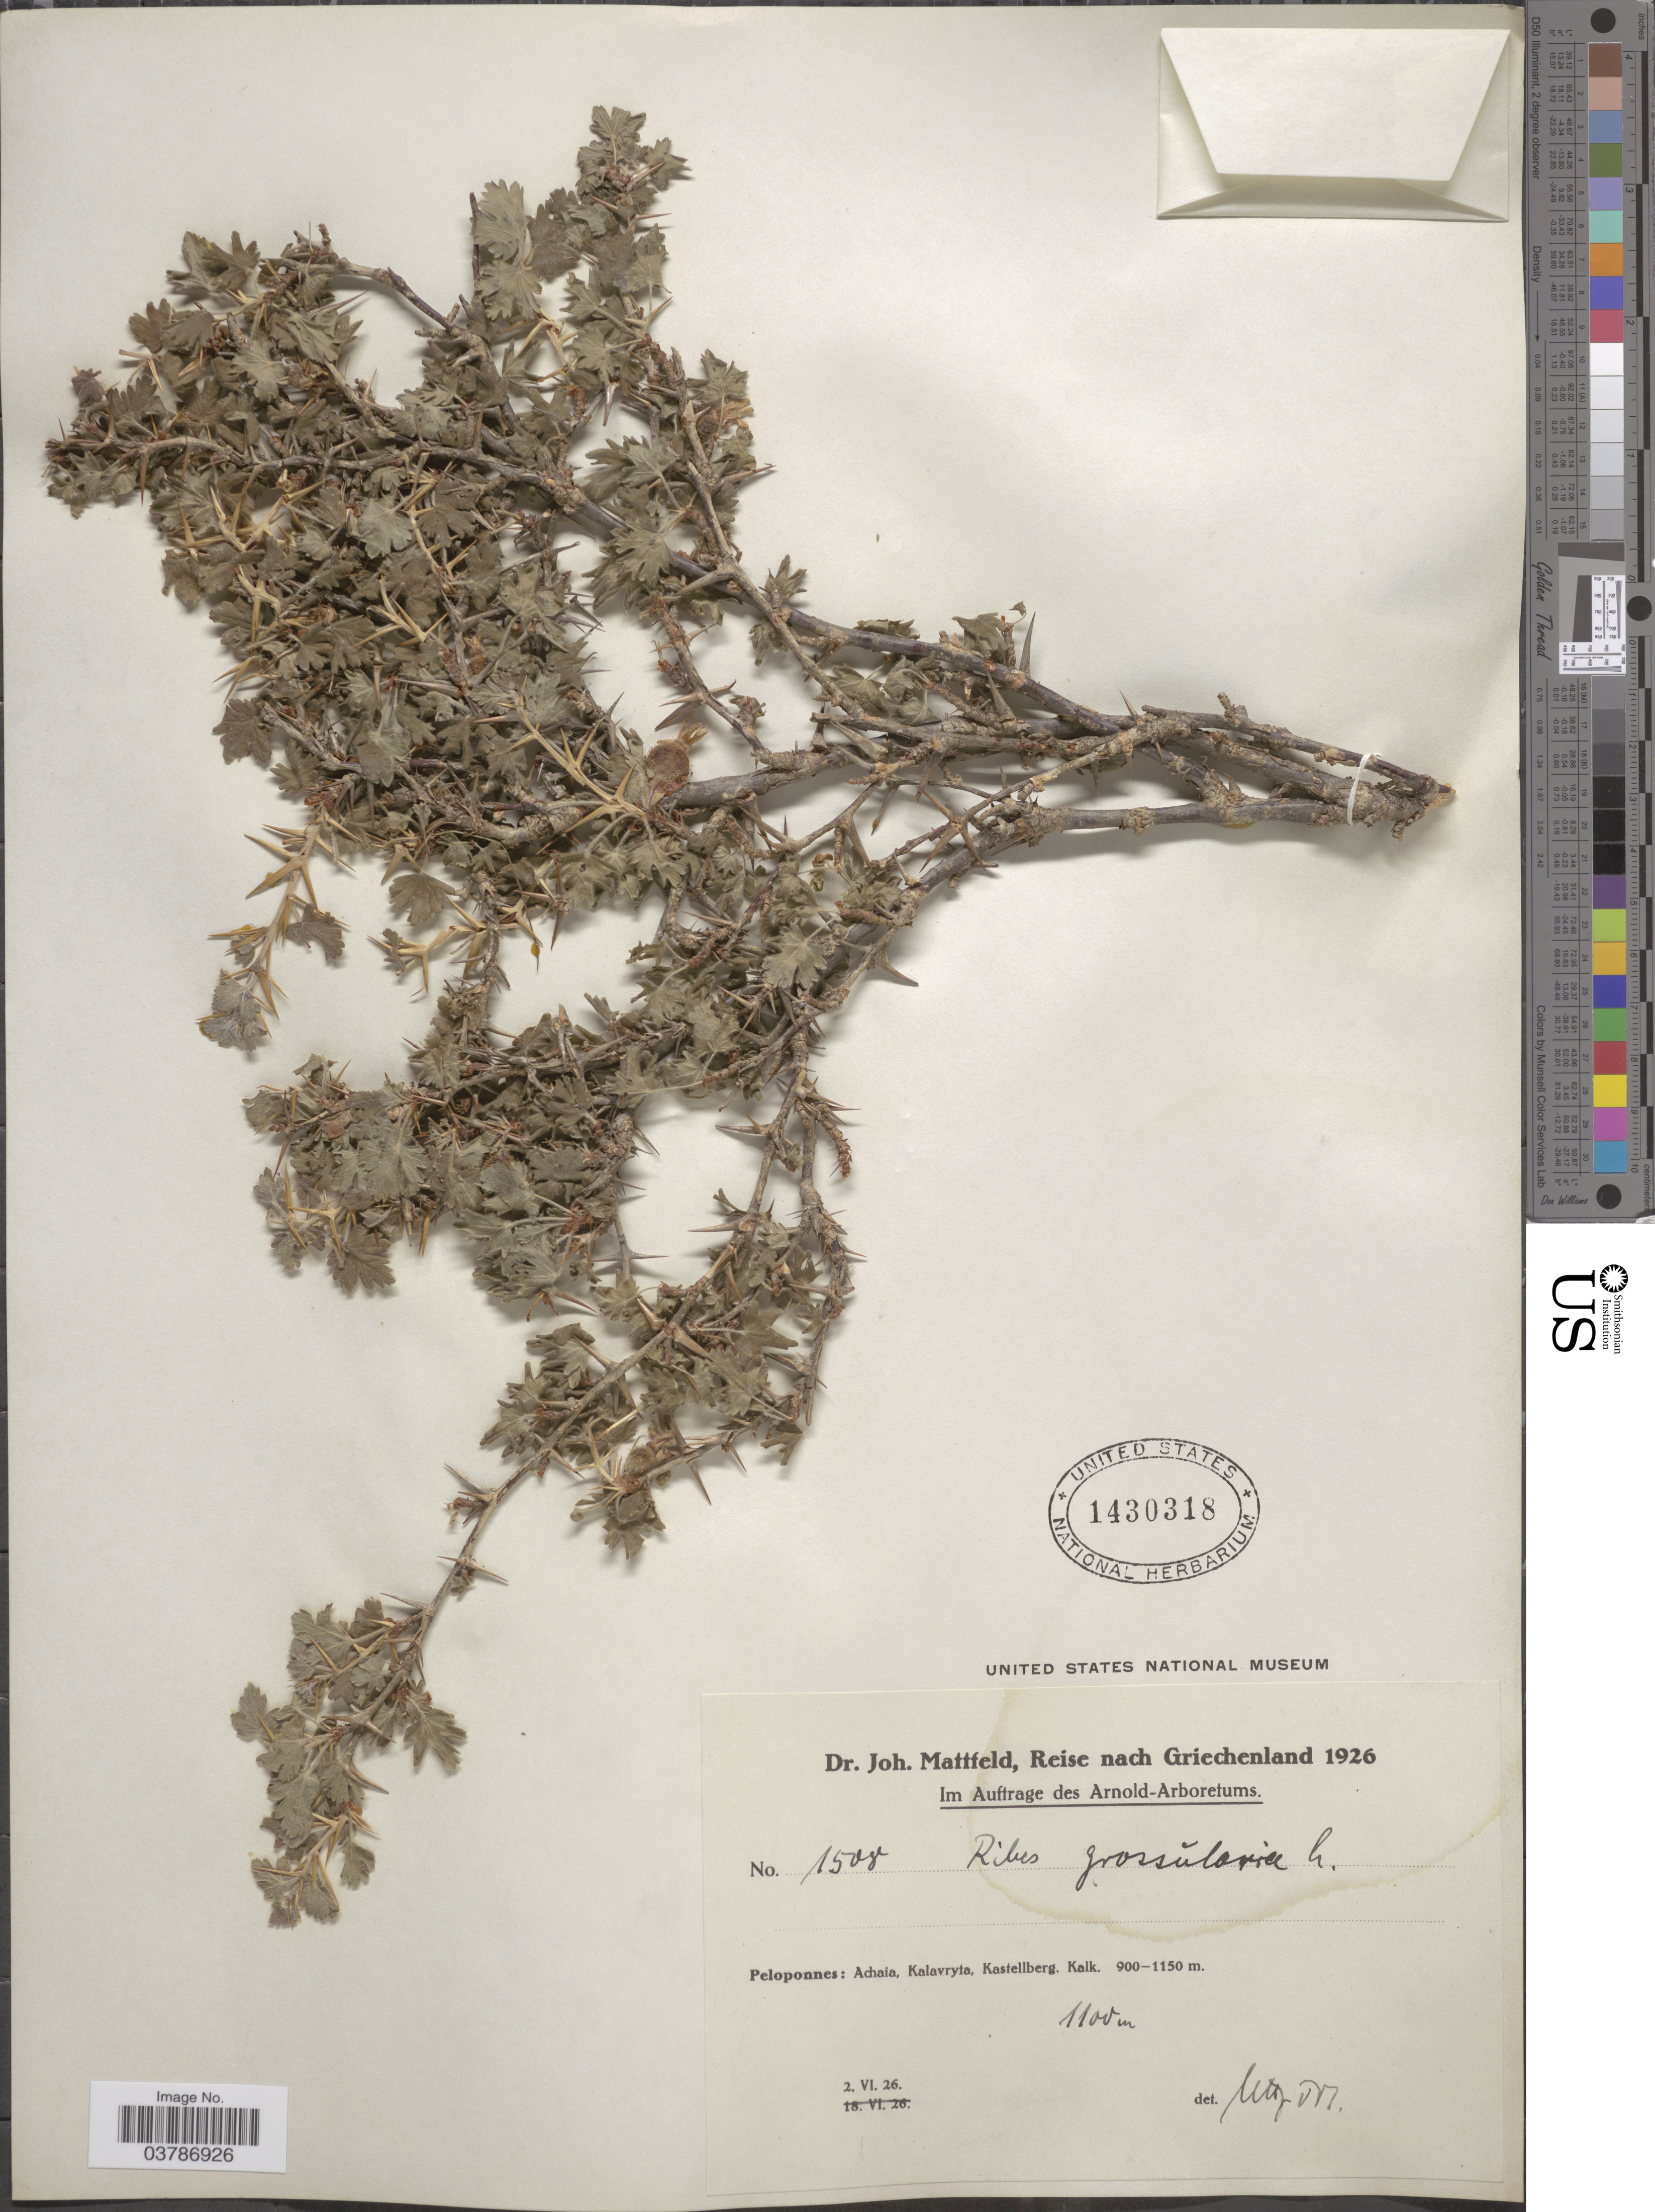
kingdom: Plantae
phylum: Tracheophyta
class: Magnoliopsida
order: Saxifragales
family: Grossulariaceae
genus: Ribes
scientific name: Ribes uva-crispa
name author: L.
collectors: J. Mattfeld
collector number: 1508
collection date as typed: Transcribed d/m/y: 2/6/26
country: Greece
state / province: Peloponnese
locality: Achaia, Kalavryta, Kastellberg. Kalk.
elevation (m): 1100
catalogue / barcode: US 1430318